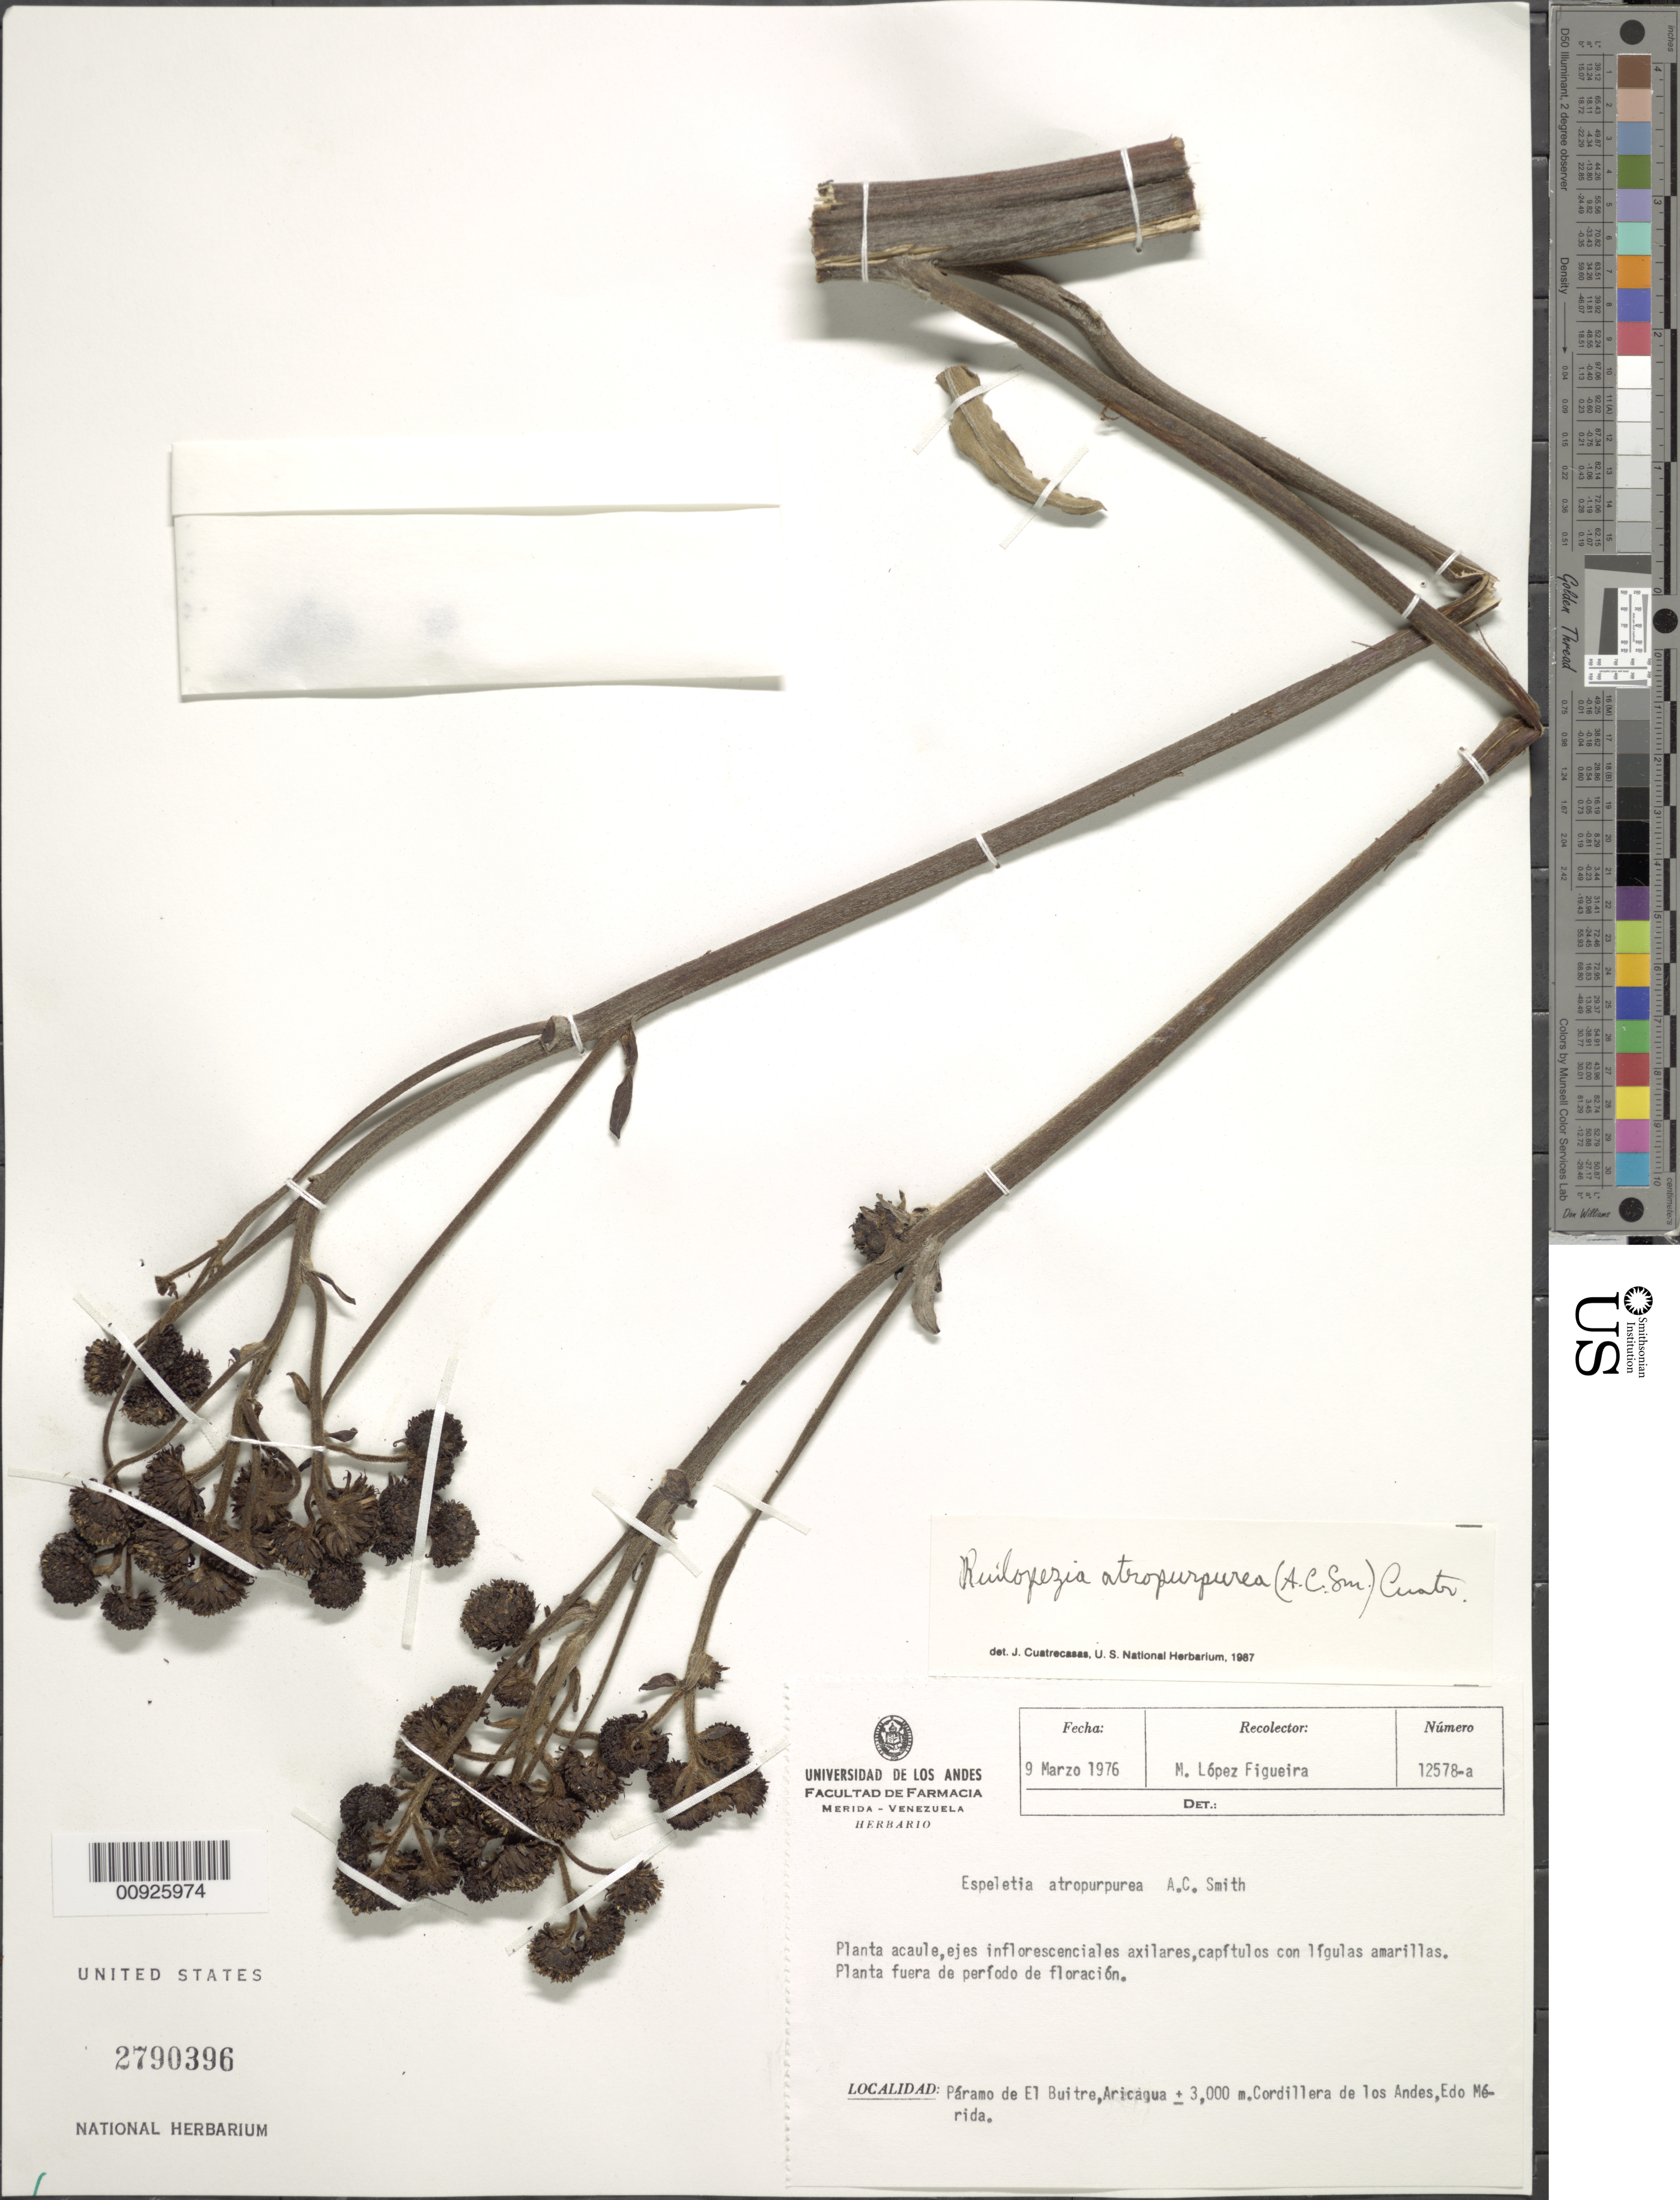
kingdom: Plantae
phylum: Tracheophyta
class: Magnoliopsida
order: Asterales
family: Asteraceae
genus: Ruilopezia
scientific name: Ruilopezia atropurpurea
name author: (A.C. Sm.) Cuatrec.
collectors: M. López Figueiras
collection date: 1976-03-09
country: Venezuela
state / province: Mérida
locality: P. de El Buitre. Aricagua, Cordillera de los Andes.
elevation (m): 3000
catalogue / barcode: US 2790396